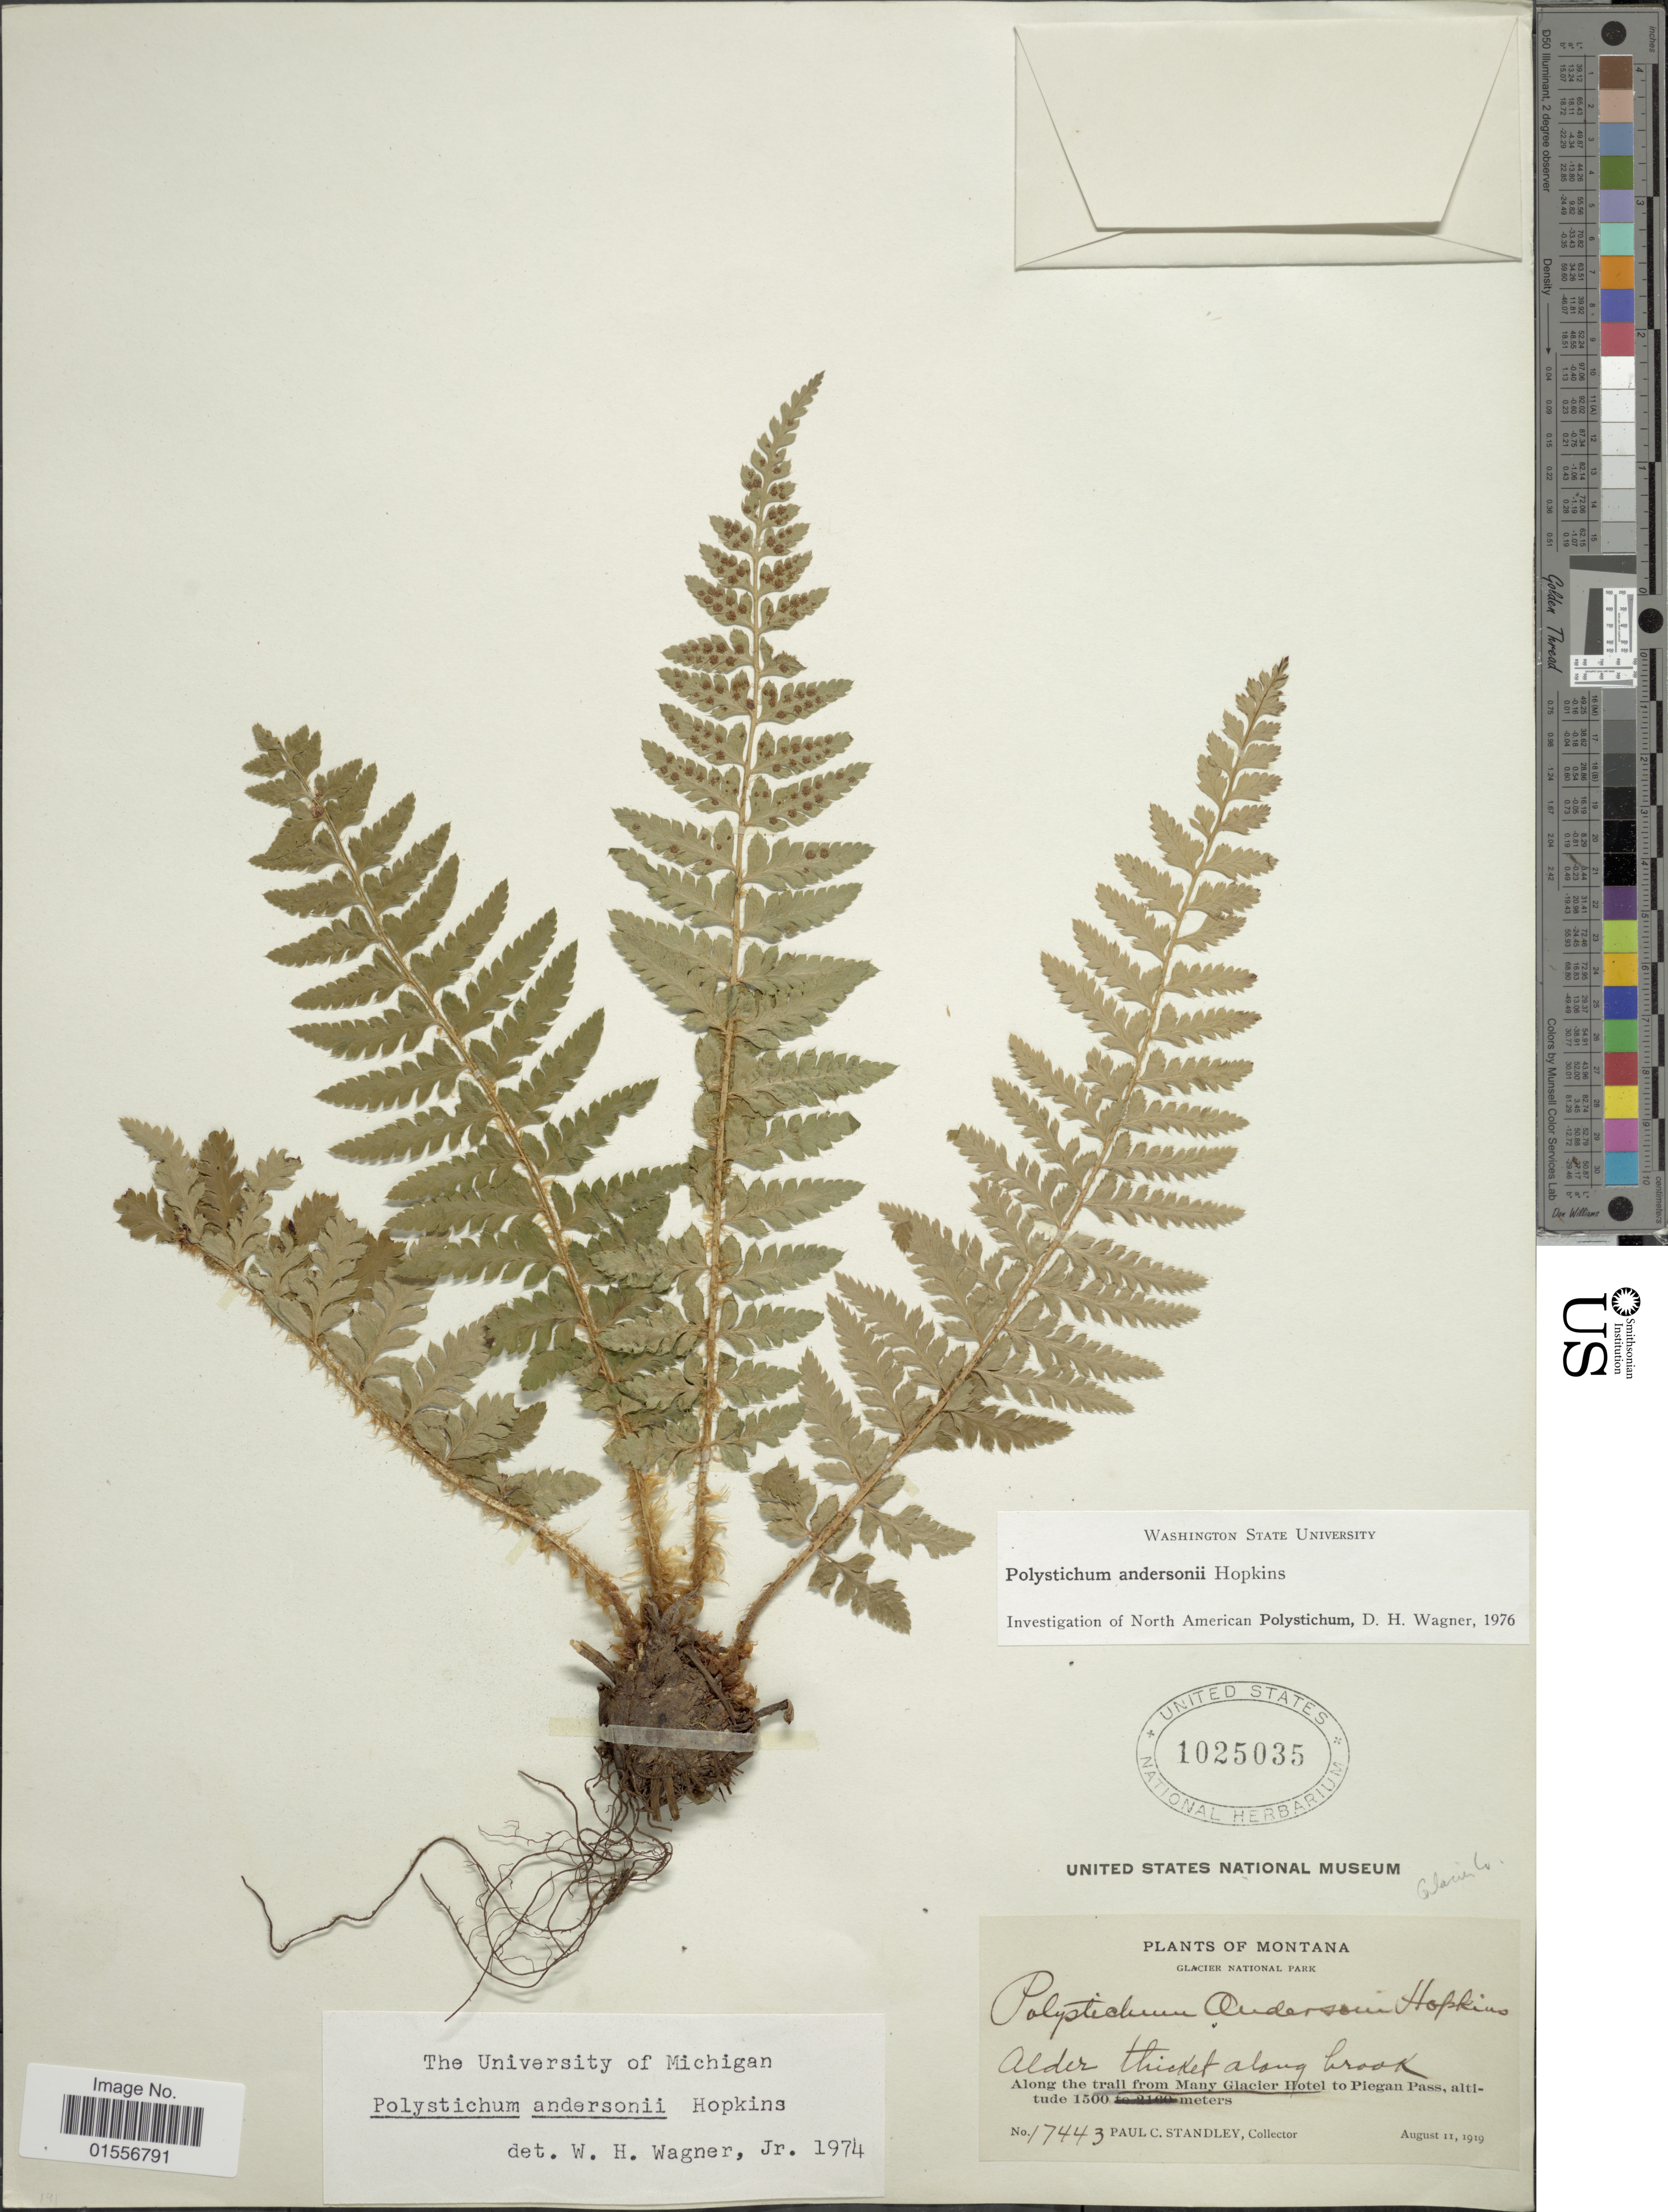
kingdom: Plantae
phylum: Tracheophyta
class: Polypodiopsida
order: Polypodiales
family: Dryopteridaceae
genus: Polystichum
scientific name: Polystichum andersonii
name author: Hopkins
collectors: P. C. Standley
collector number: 17443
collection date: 1919-08-11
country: United States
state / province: Montana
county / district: Glacier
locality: Glacier National Park, Alder thicket along brook, along the trail from Many Glacier Hotel to Plegan Pass.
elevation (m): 1500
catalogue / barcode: US 1025035